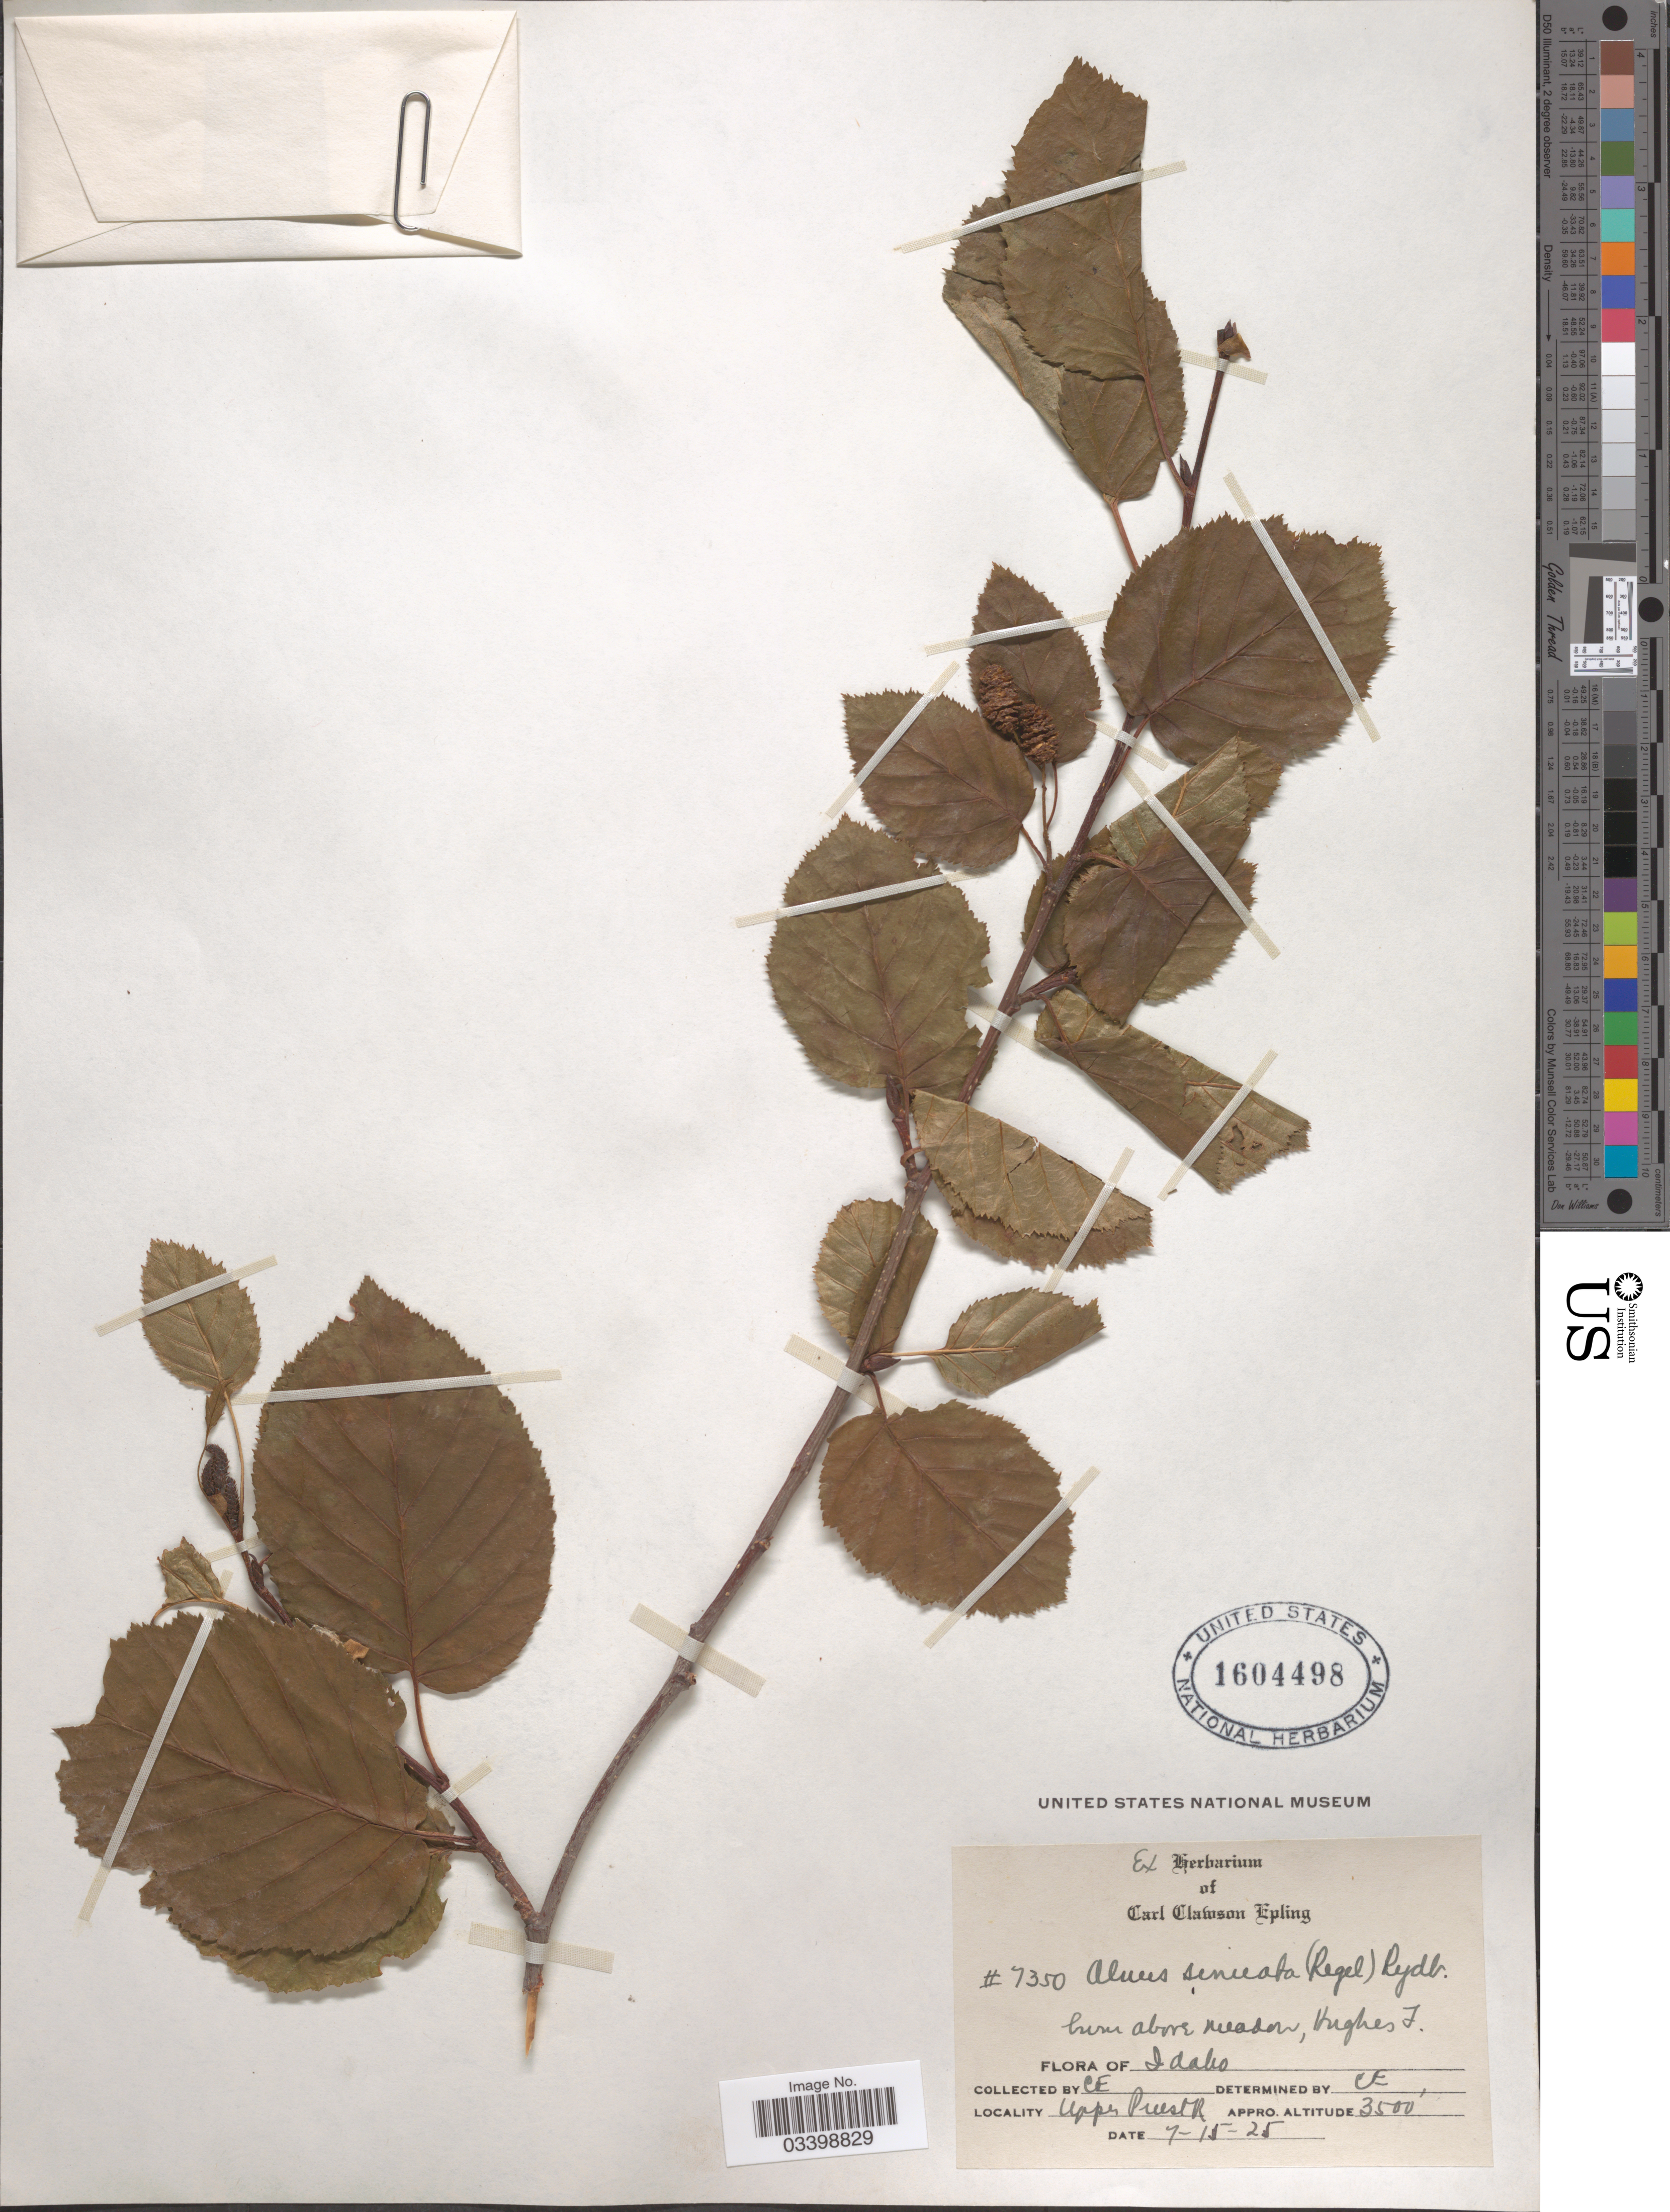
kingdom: Plantae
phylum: Tracheophyta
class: Magnoliopsida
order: Fagales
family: Betulaceae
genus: Alnus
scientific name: Alnus viridis subsp. sinuata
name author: Regel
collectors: C. C. Epling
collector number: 7350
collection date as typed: Transcribed d/m/y: 15/7/25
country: United States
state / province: Idaho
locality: Hughes I. Upper Priest R.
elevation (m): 1067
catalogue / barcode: US 1604498